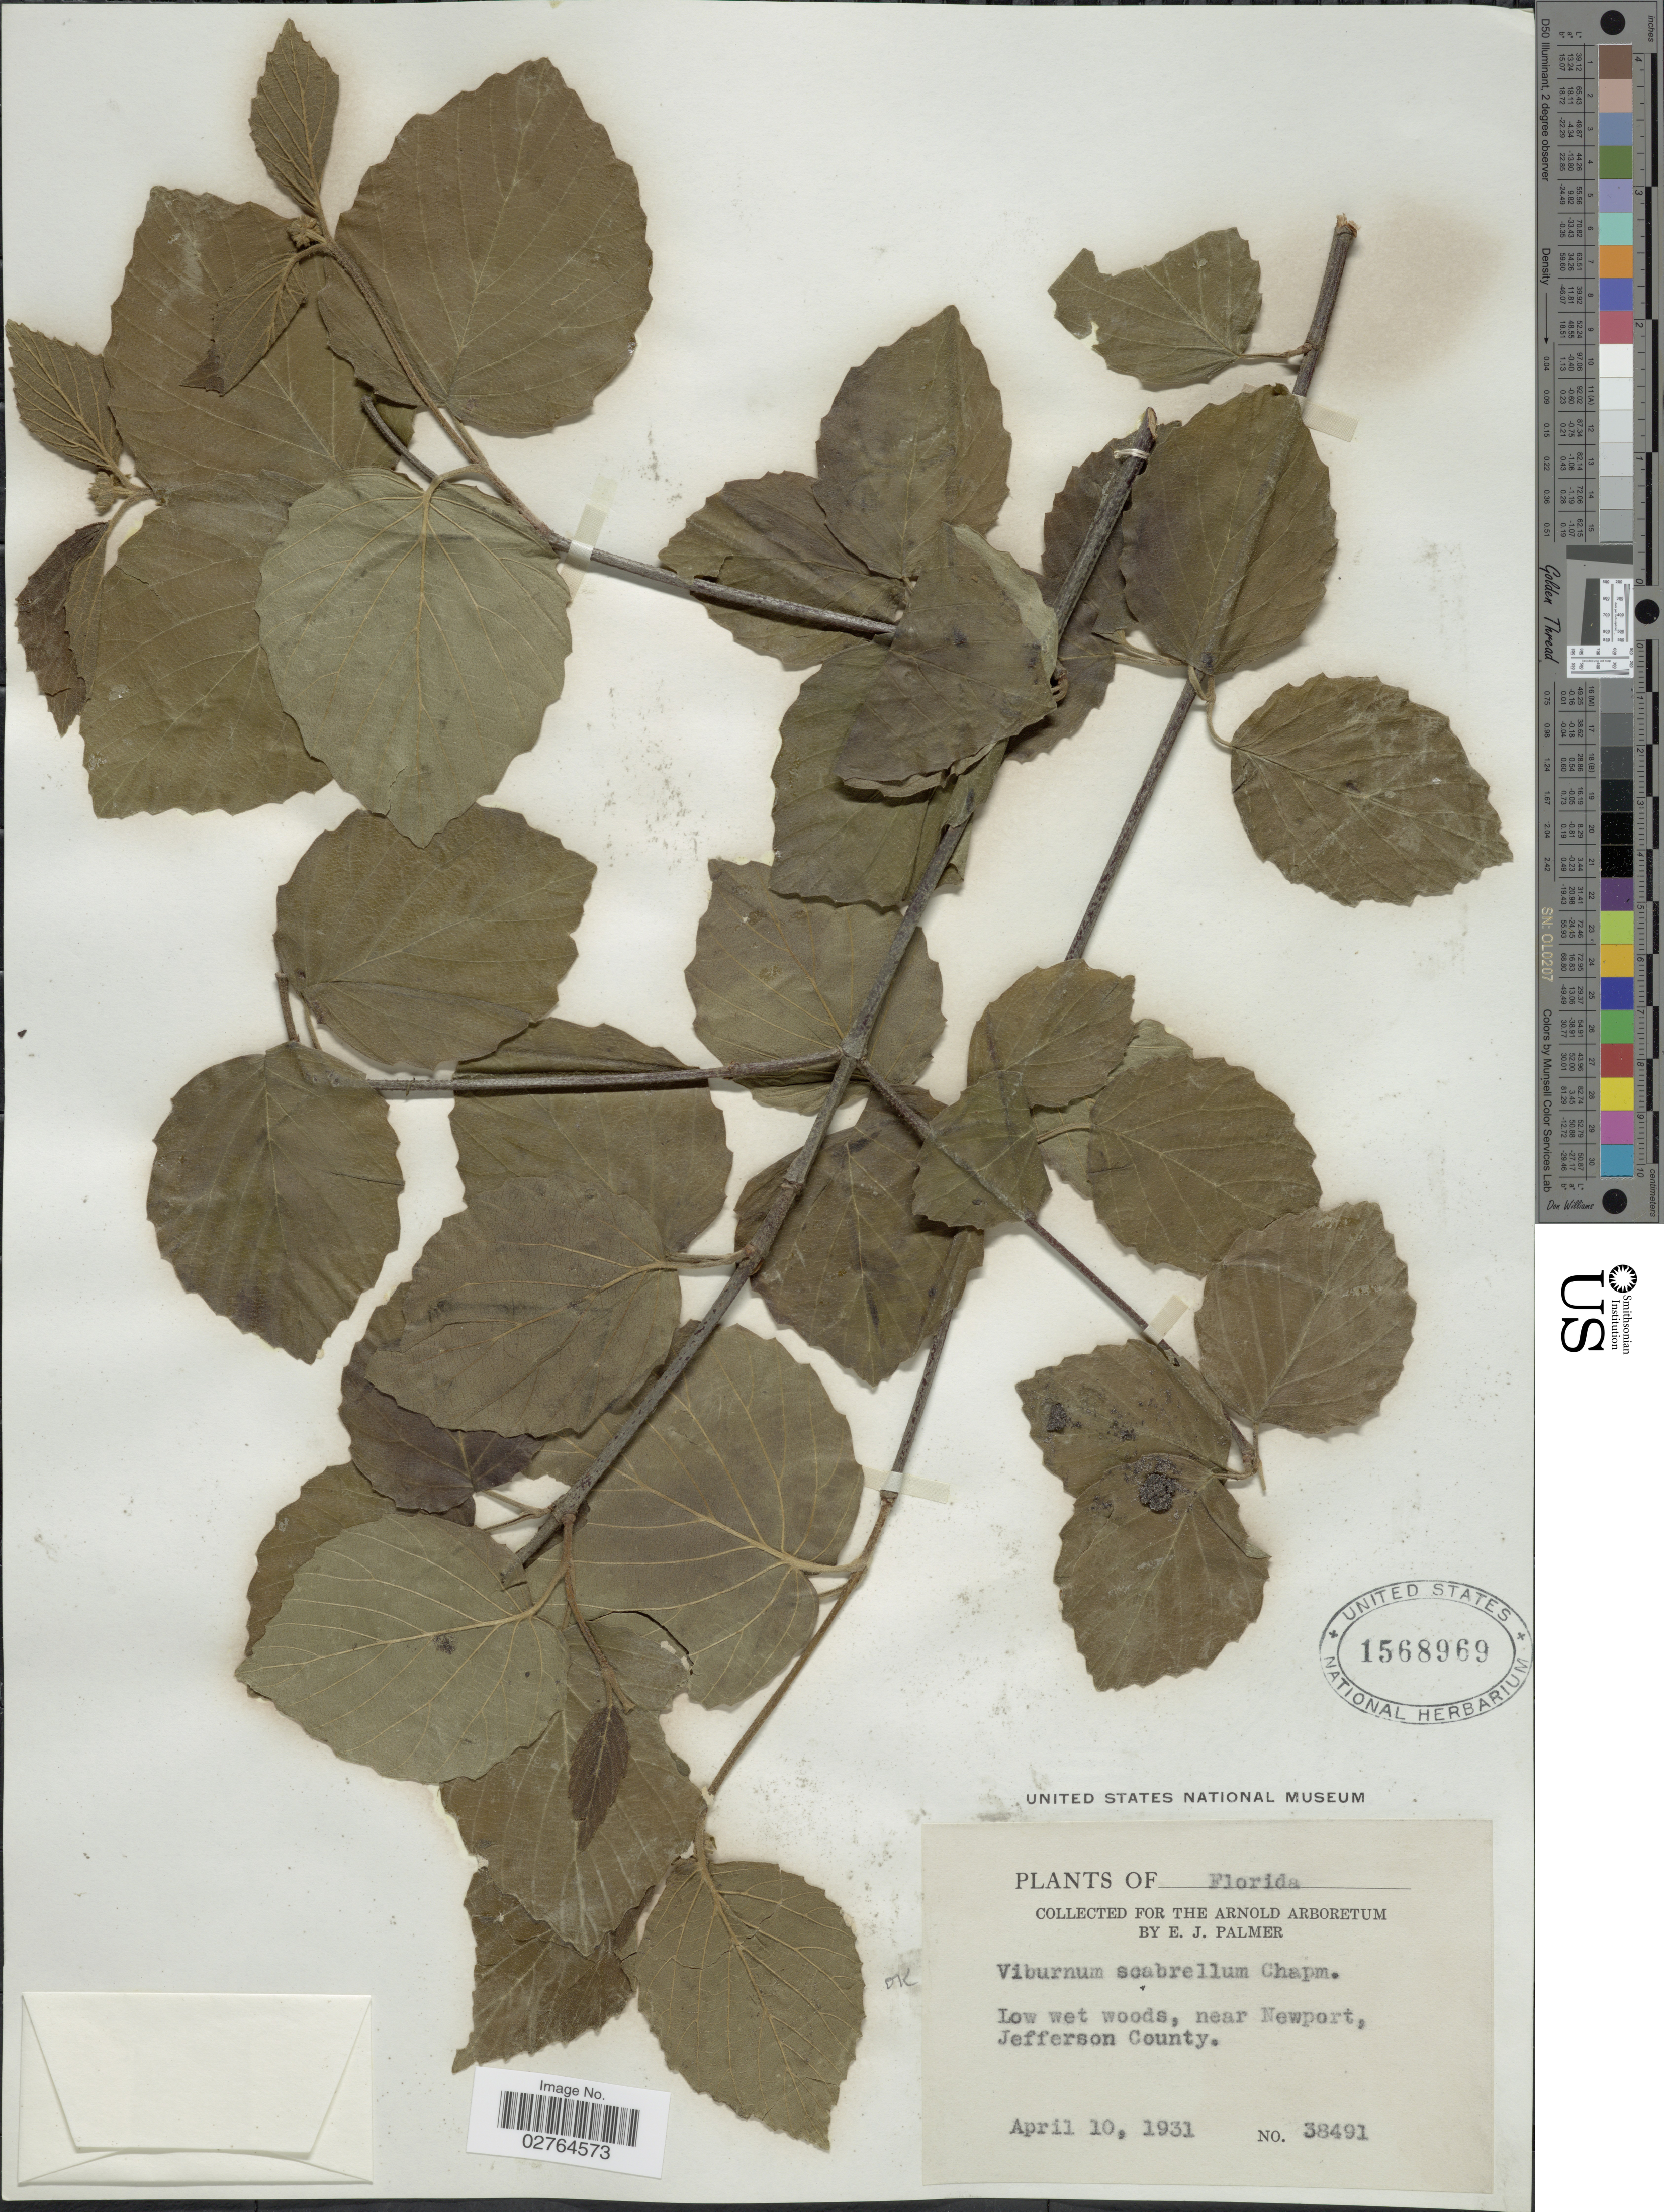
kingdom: Plantae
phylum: Tracheophyta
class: Magnoliopsida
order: Dipsacales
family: Viburnaceae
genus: Viburnum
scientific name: Viburnum scabrellum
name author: (Torr. & A. Gray) Chapm.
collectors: E. J. Palmer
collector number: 38491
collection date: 1931-04-10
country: United States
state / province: Florida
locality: Near Newport, Jefferson County.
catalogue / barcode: US 1568969